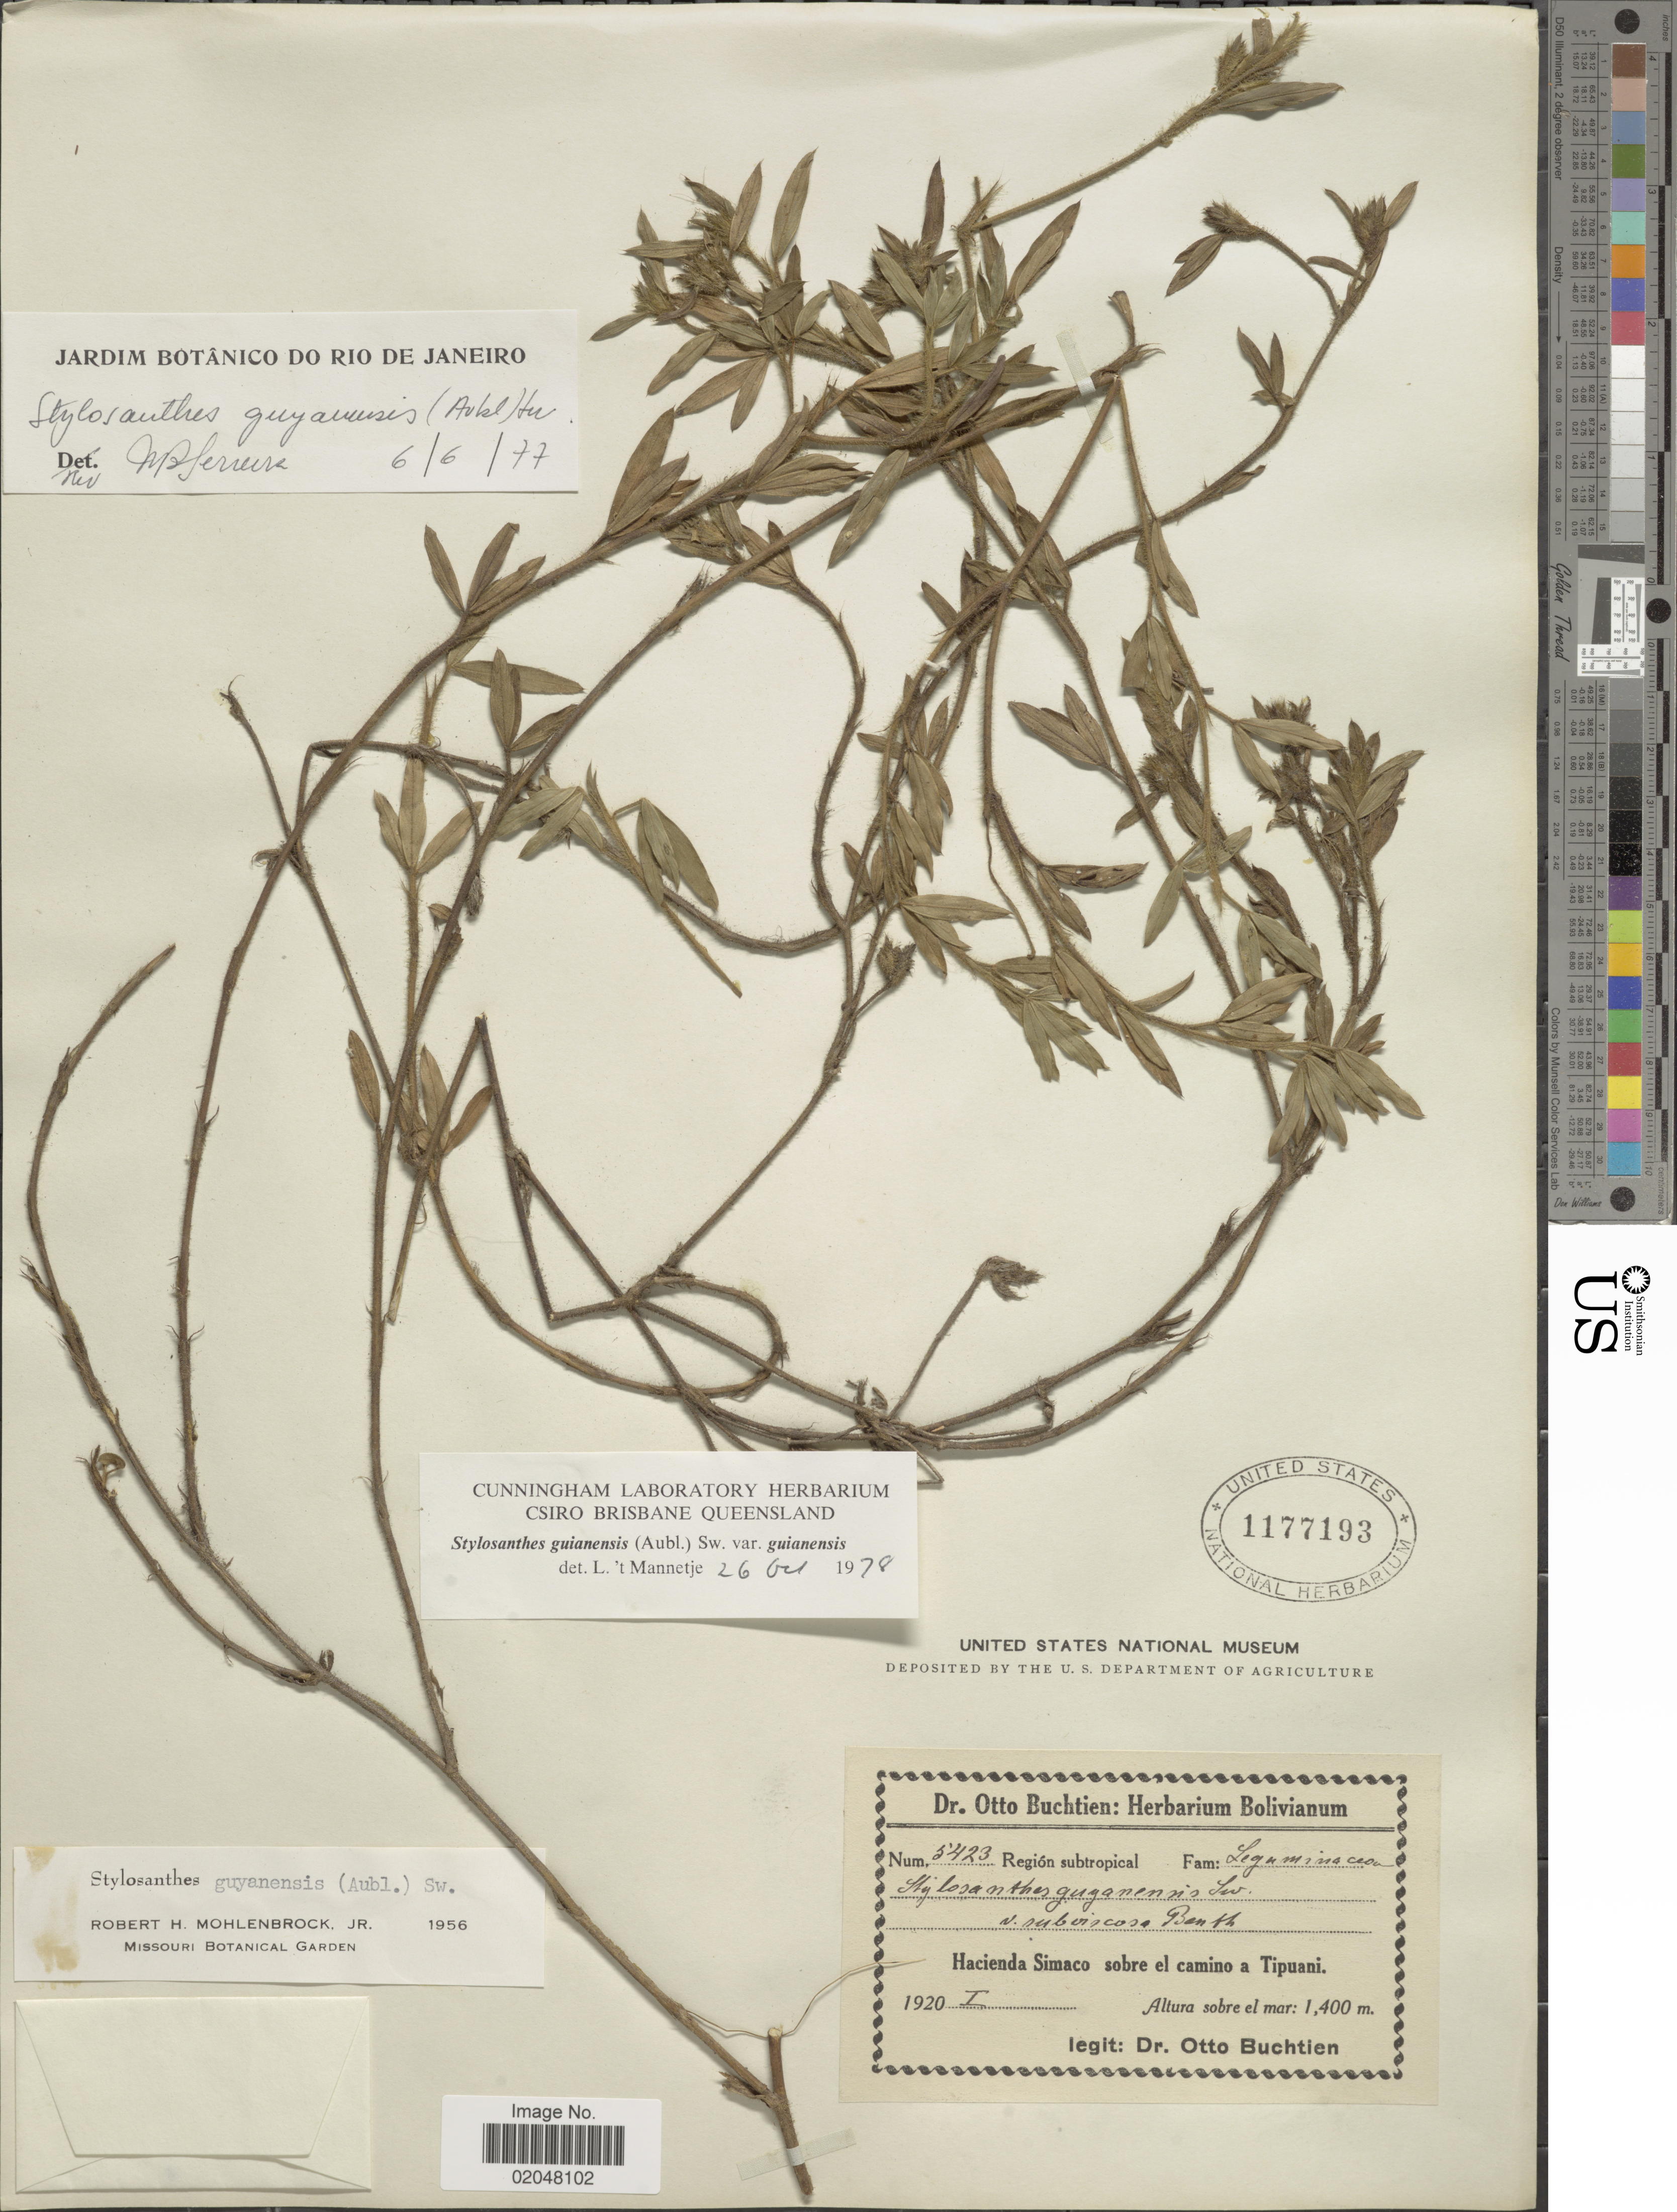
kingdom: Plantae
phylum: Tracheophyta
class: Magnoliopsida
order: Fabales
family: Fabaceae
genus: Stylosanthes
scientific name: Stylosanthes guianensis var. guianensis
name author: (Aubl.) Sw.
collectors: O. Buchtien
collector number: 5423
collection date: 1920-01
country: Bolivia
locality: Hacienda Simaco sobre el camino a Tipuani. Region Subtropical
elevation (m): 1400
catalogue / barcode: US 1177193